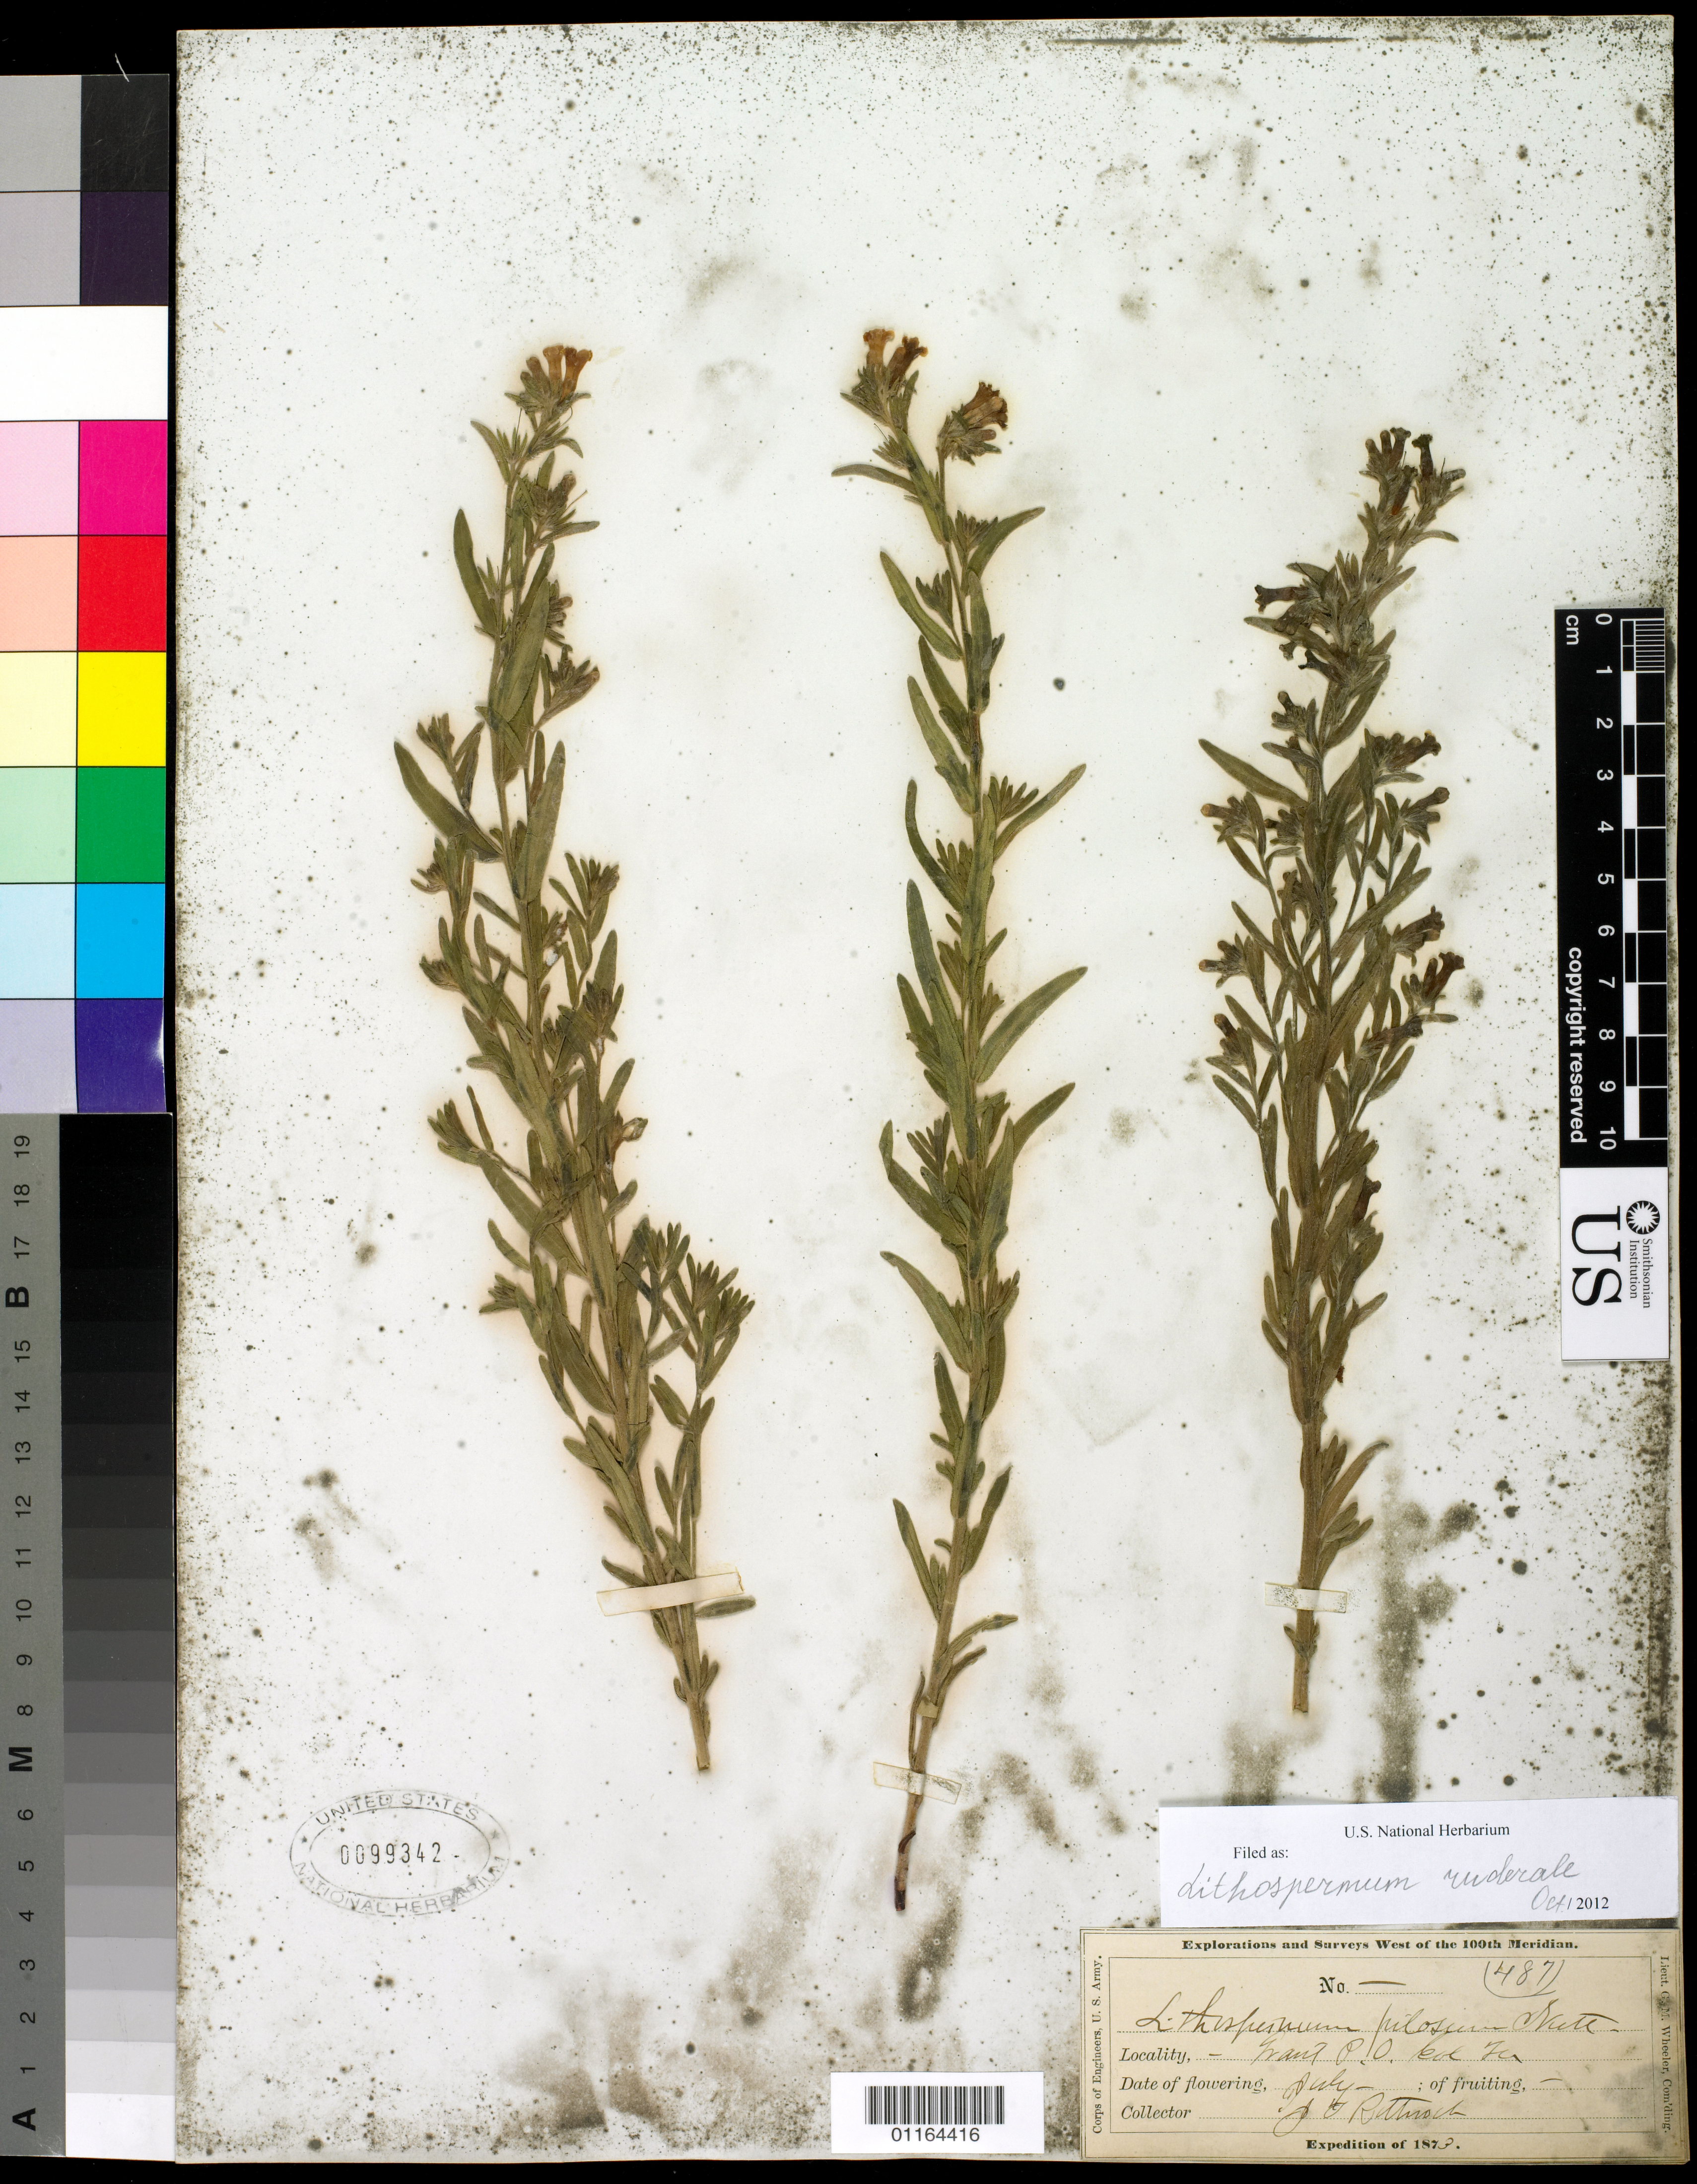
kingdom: Plantae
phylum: Tracheophyta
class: Magnoliopsida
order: Boraginales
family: Boraginaceae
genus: Lithospermum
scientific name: Lithospermum ruderale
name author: Douglas ex Lehm.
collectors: J. T. Rothrock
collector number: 487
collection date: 1873-07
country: United States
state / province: Colorado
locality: Grant P. O.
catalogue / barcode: US 99342